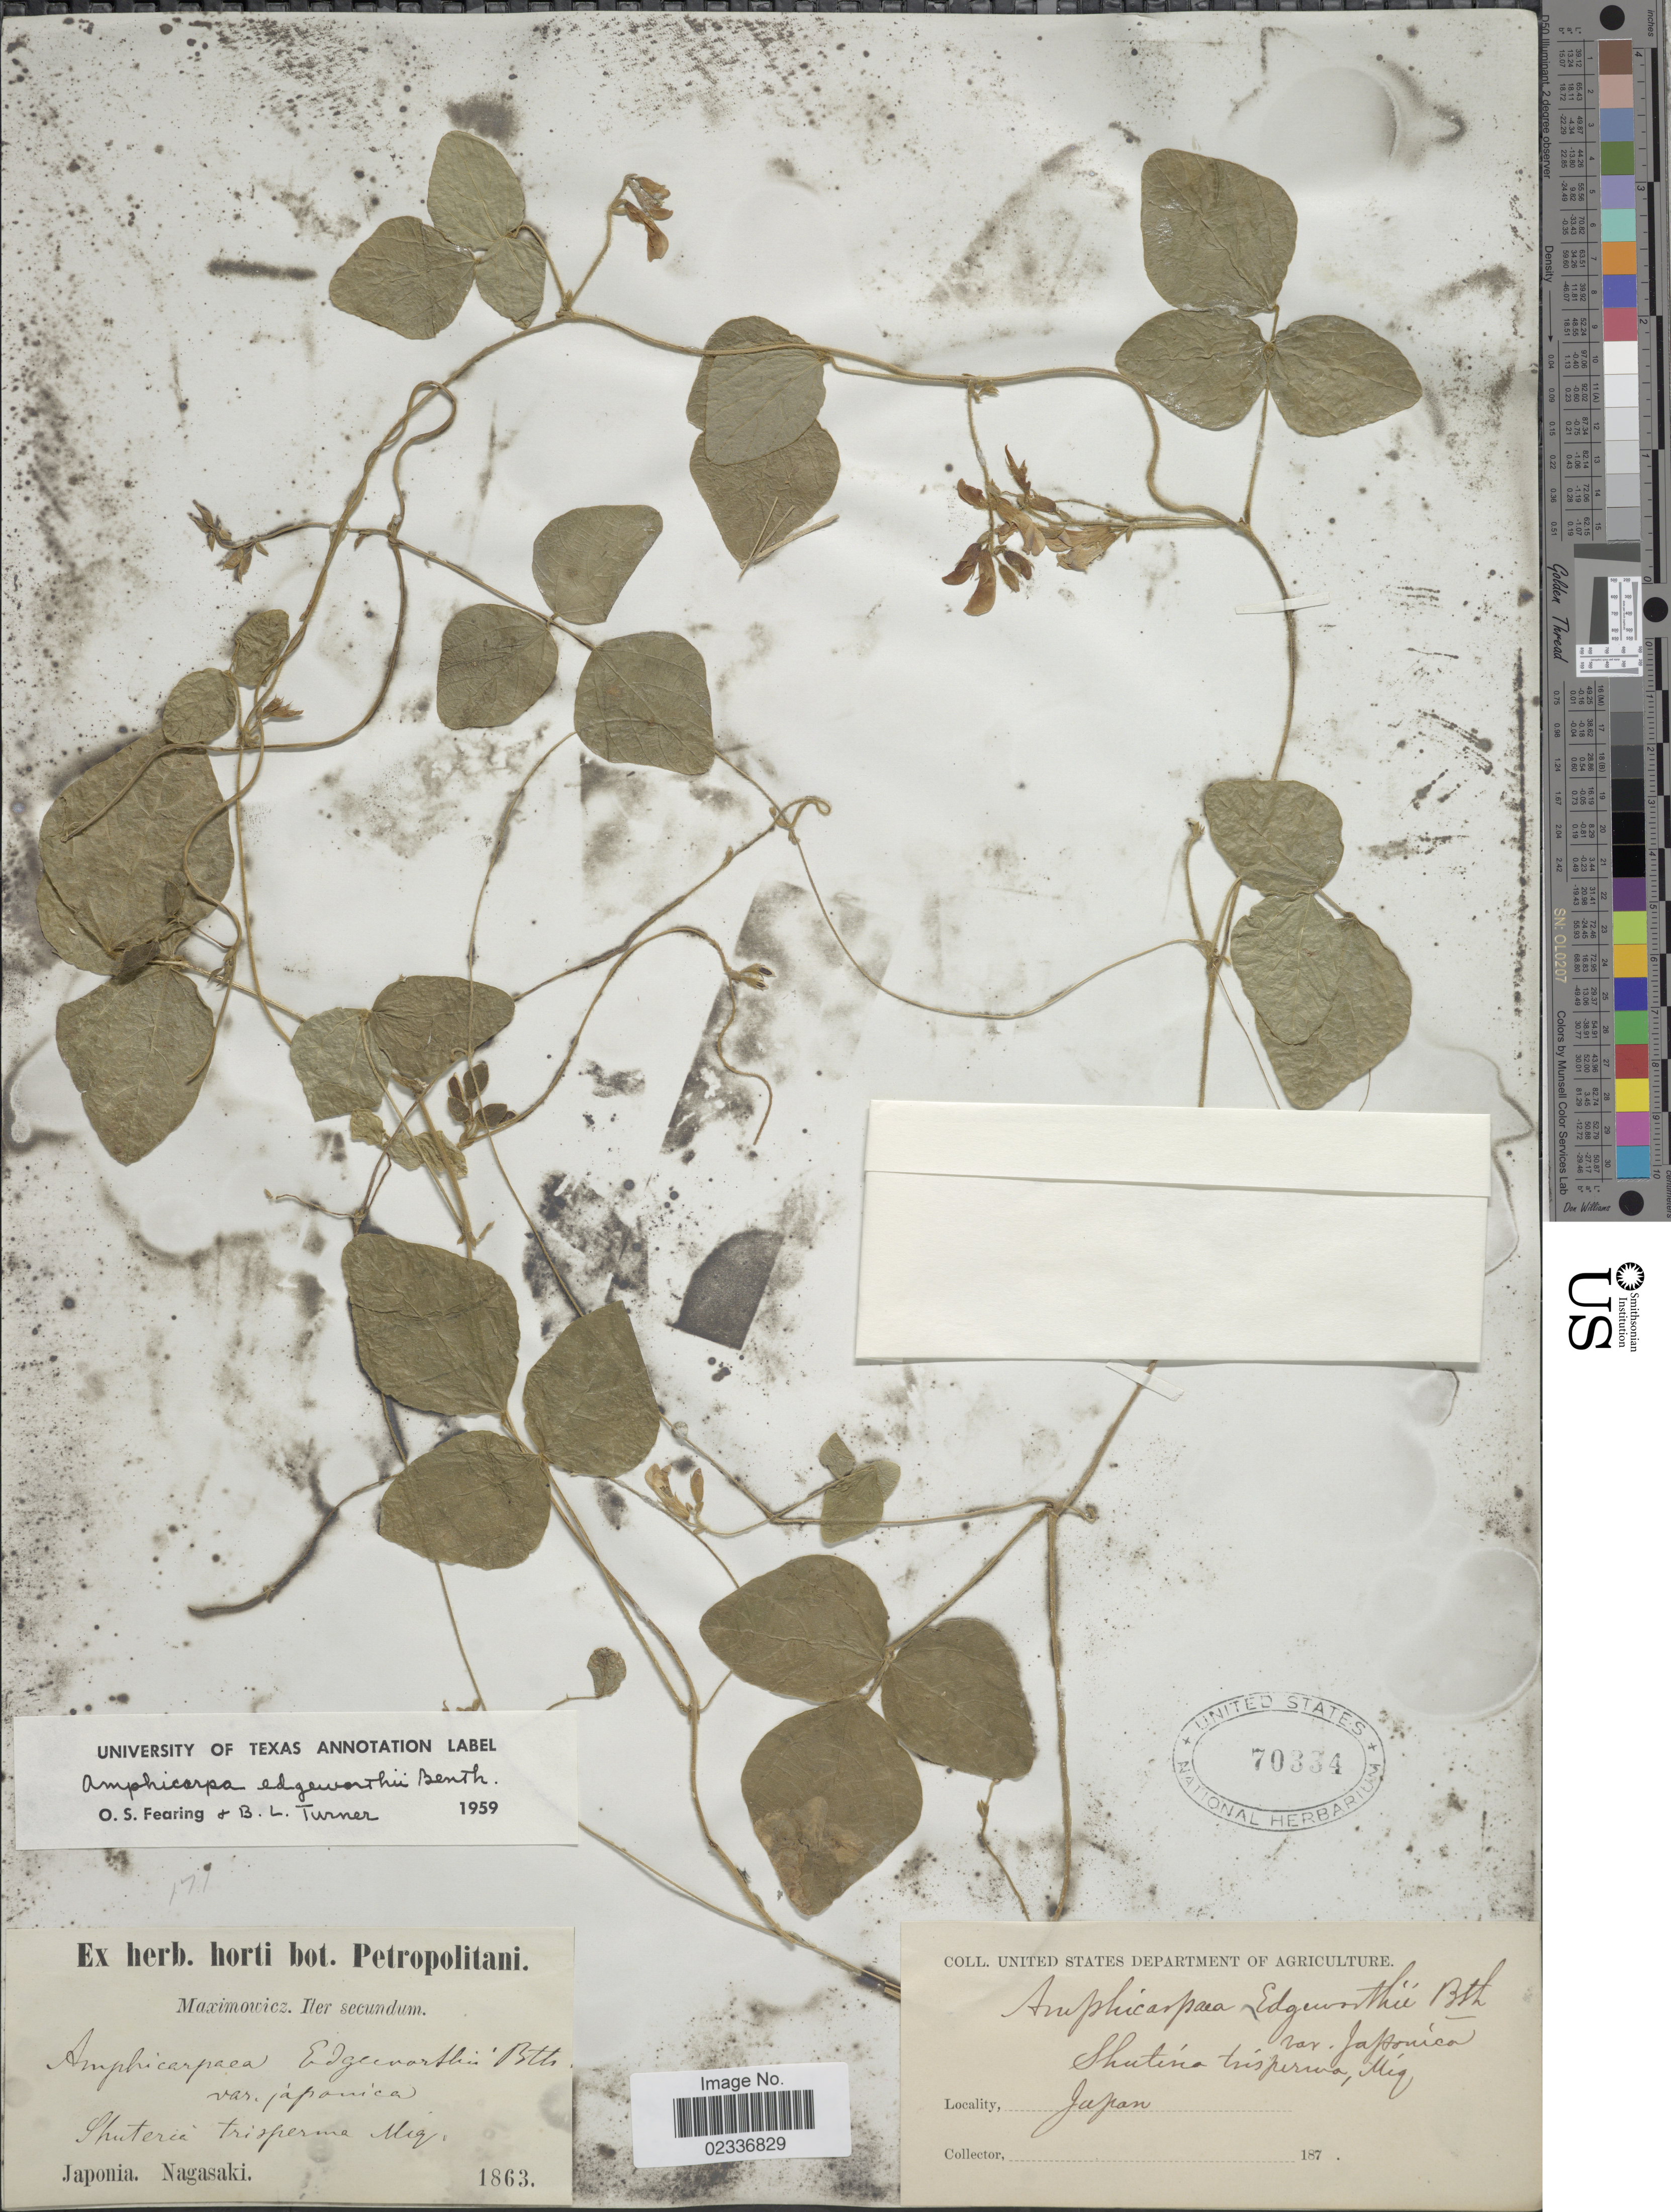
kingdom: Plantae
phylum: Tracheophyta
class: Magnoliopsida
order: Fabales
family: Fabaceae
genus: Amphicarpaea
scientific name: Amphicarpaea edgeworthii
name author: Benth.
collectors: -. Maximowicz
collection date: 1863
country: Japan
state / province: Nagasaki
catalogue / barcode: US 70334